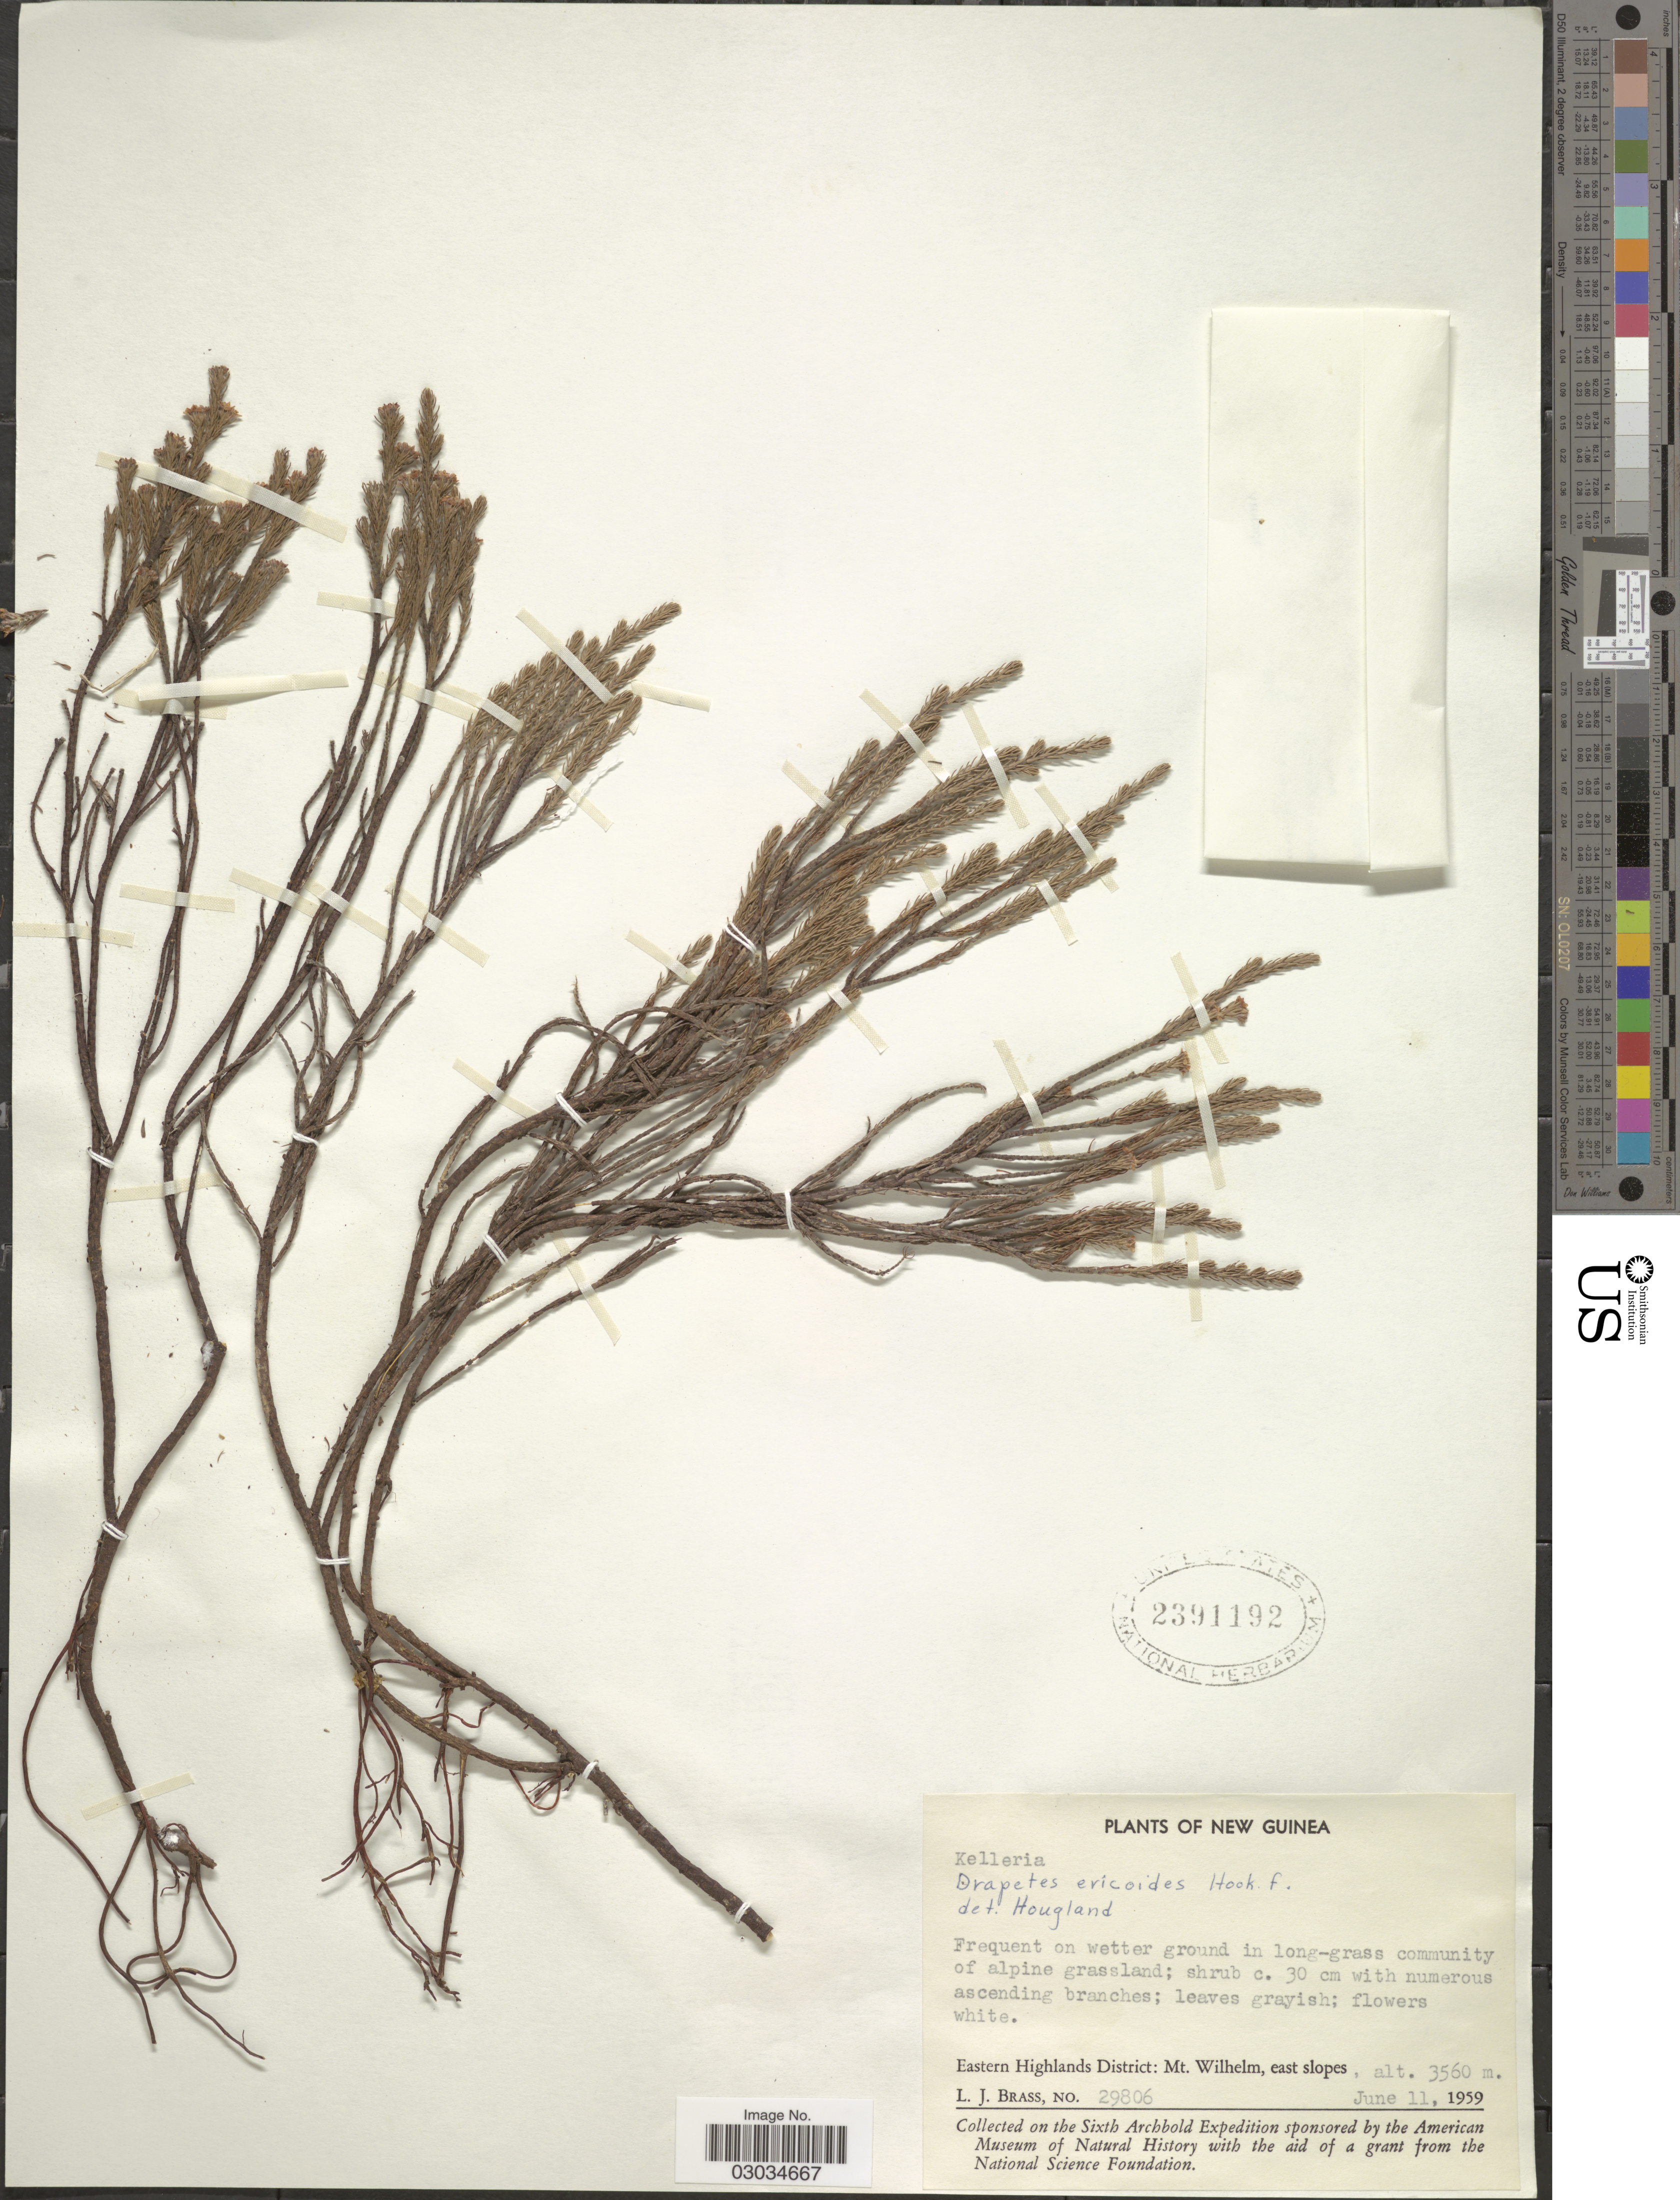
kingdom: Plantae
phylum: Tracheophyta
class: Magnoliopsida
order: Malvales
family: Thymelaeaceae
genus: Kelleria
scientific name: Kelleria ericoides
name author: (Hook. f.) Berggr.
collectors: L. J. Brass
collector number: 29806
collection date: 1959-06-11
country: Papua New Guinea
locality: New Guinea. Eastern Highlands District: Mt. Wilhelm, east slopes.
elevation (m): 3560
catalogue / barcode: US 2391192